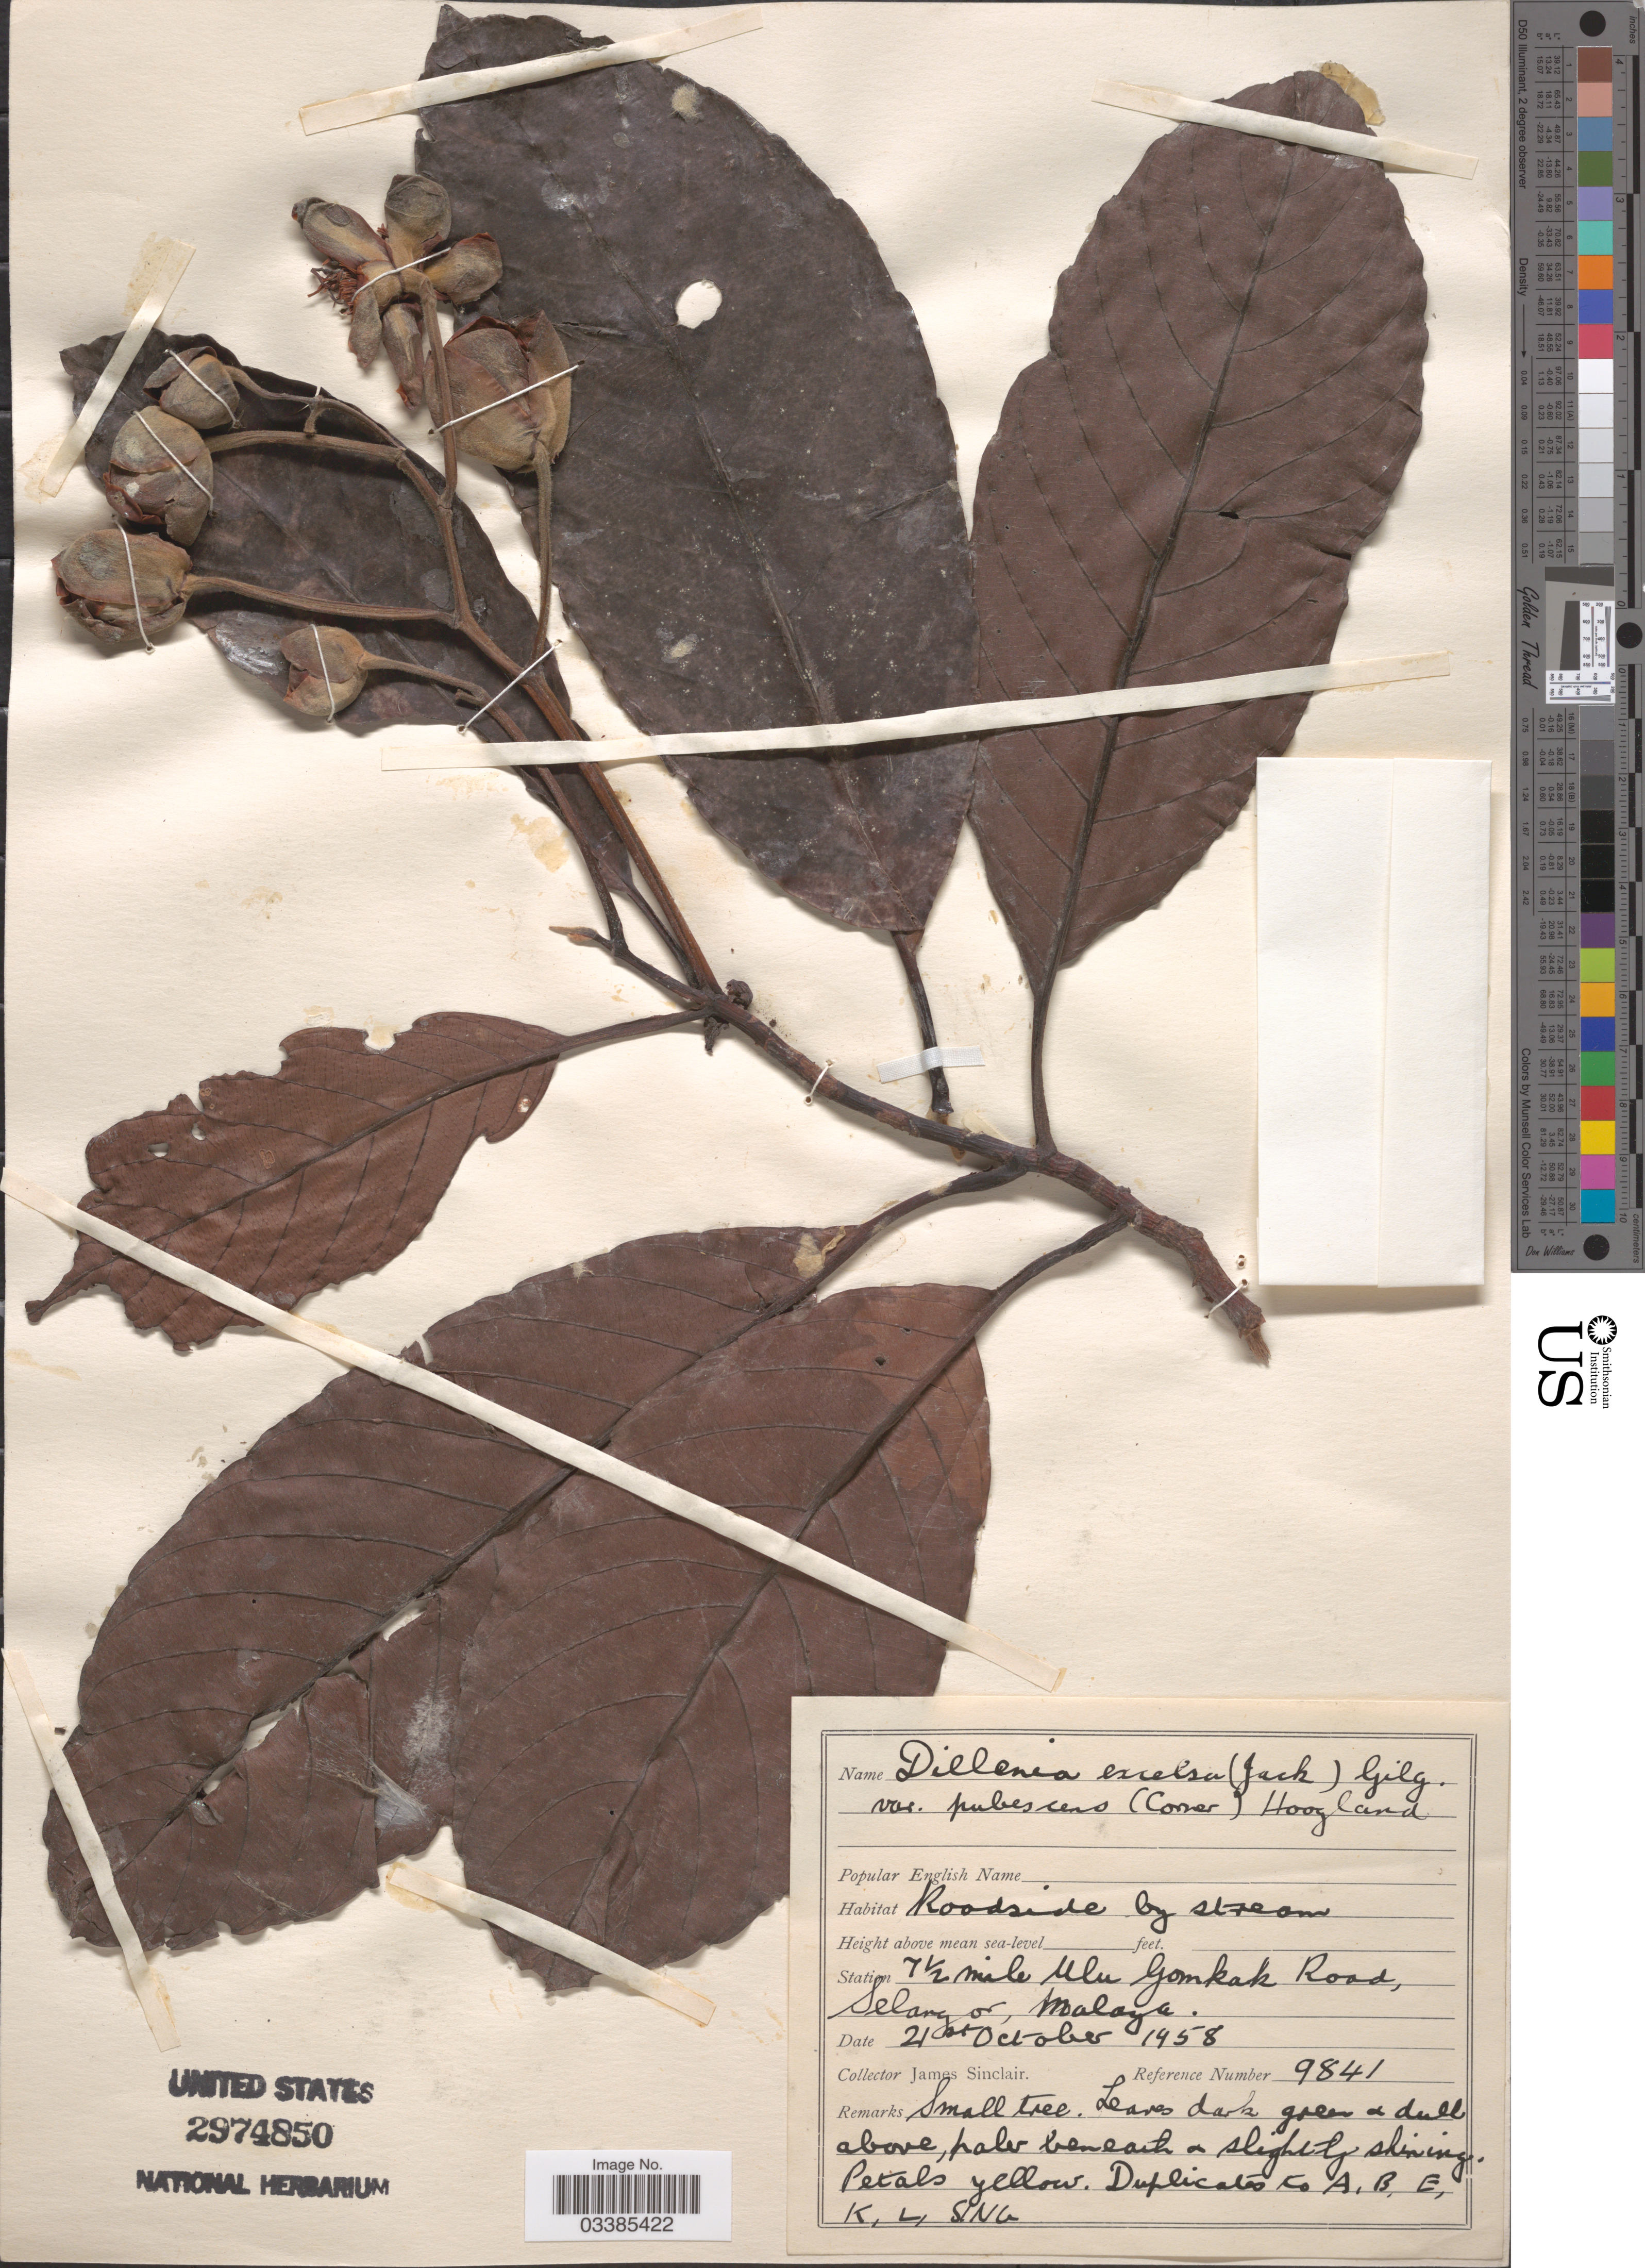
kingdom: Plantae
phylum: Tracheophyta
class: Magnoliopsida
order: Dilleniales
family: Dilleniaceae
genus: Dillenia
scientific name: Dillenia excelsa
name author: (Jack) Martelli ex Gilg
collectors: J. Sinclair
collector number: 9841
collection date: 1958-10-21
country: Malaysia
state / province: Selangor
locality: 7½ mile Ulu Gomkak Road, Selangor, Malaya.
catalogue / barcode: US 2974850